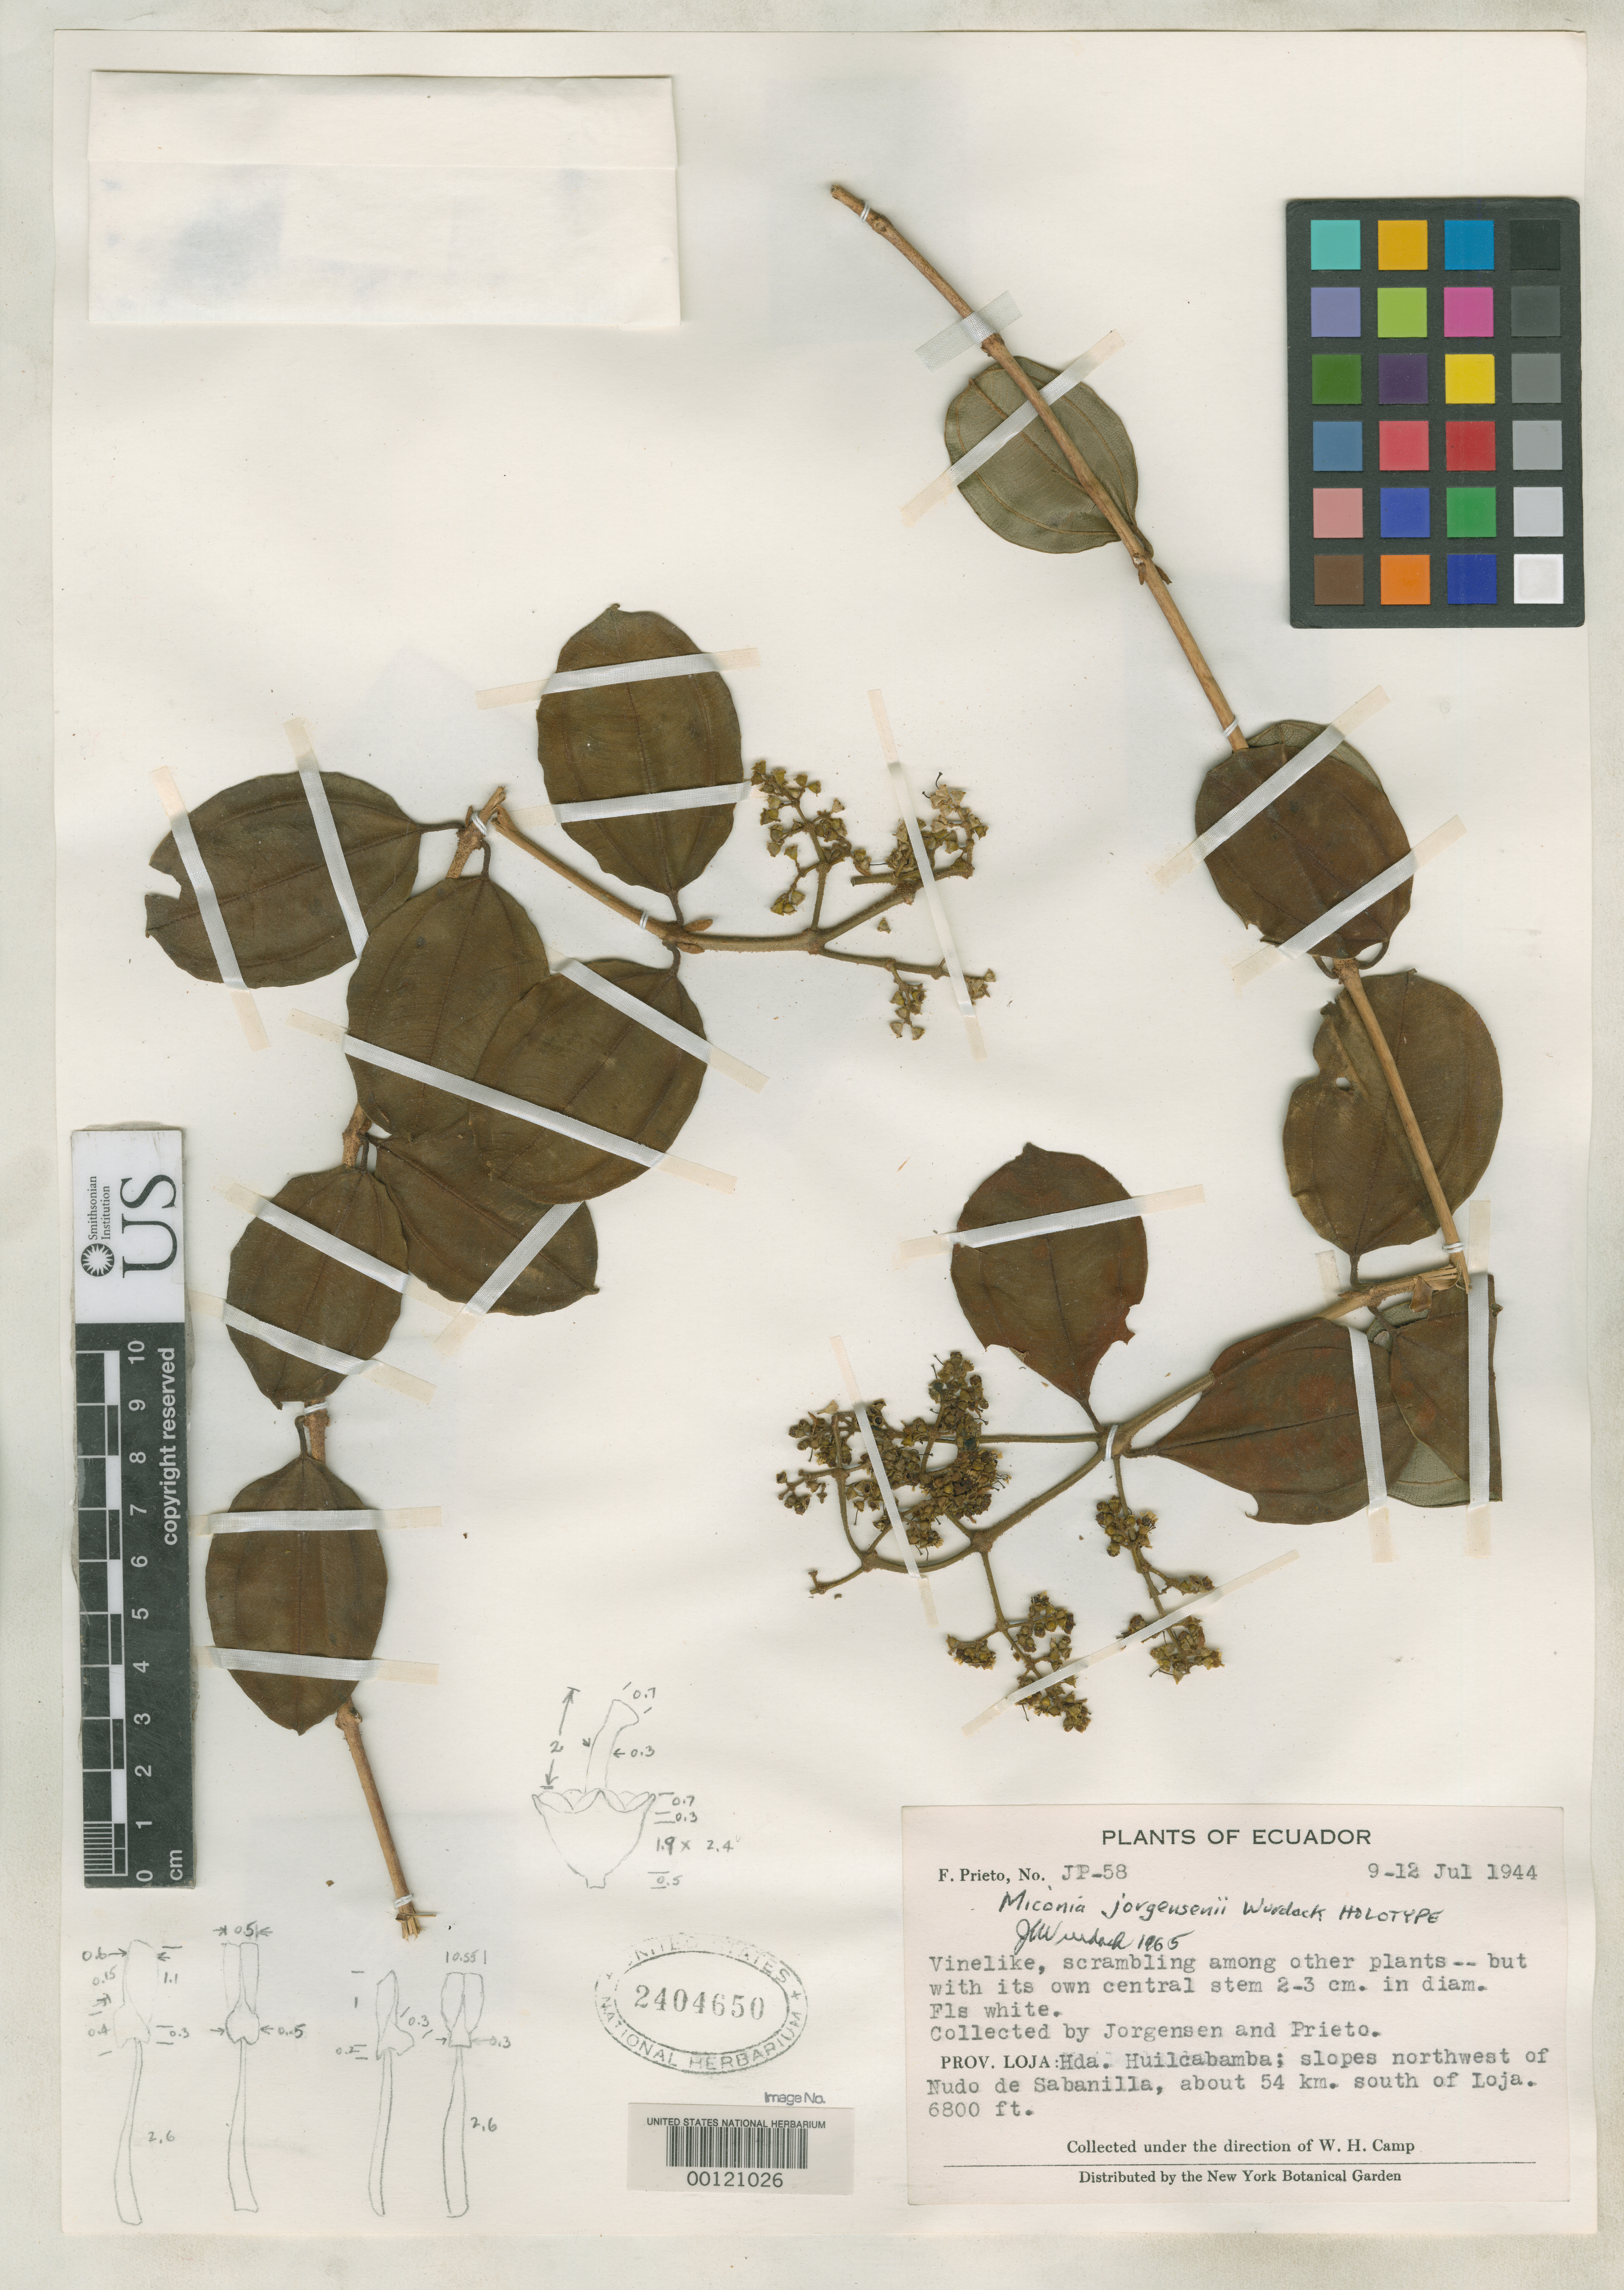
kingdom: Plantae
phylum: Tracheophyta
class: Magnoliopsida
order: Myrtales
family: Melastomataceae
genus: Miconia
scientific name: Miconia jorgensenii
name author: Wurdack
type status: Holotype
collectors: H. Jørgensen & F. Prieto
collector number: JP-58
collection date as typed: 09 Jul 1944 to 12 Jul 1944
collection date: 1944-07-09/1944-07-12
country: Ecuador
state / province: Loja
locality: Hacienda Huilcabamba.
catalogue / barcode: US 2404650